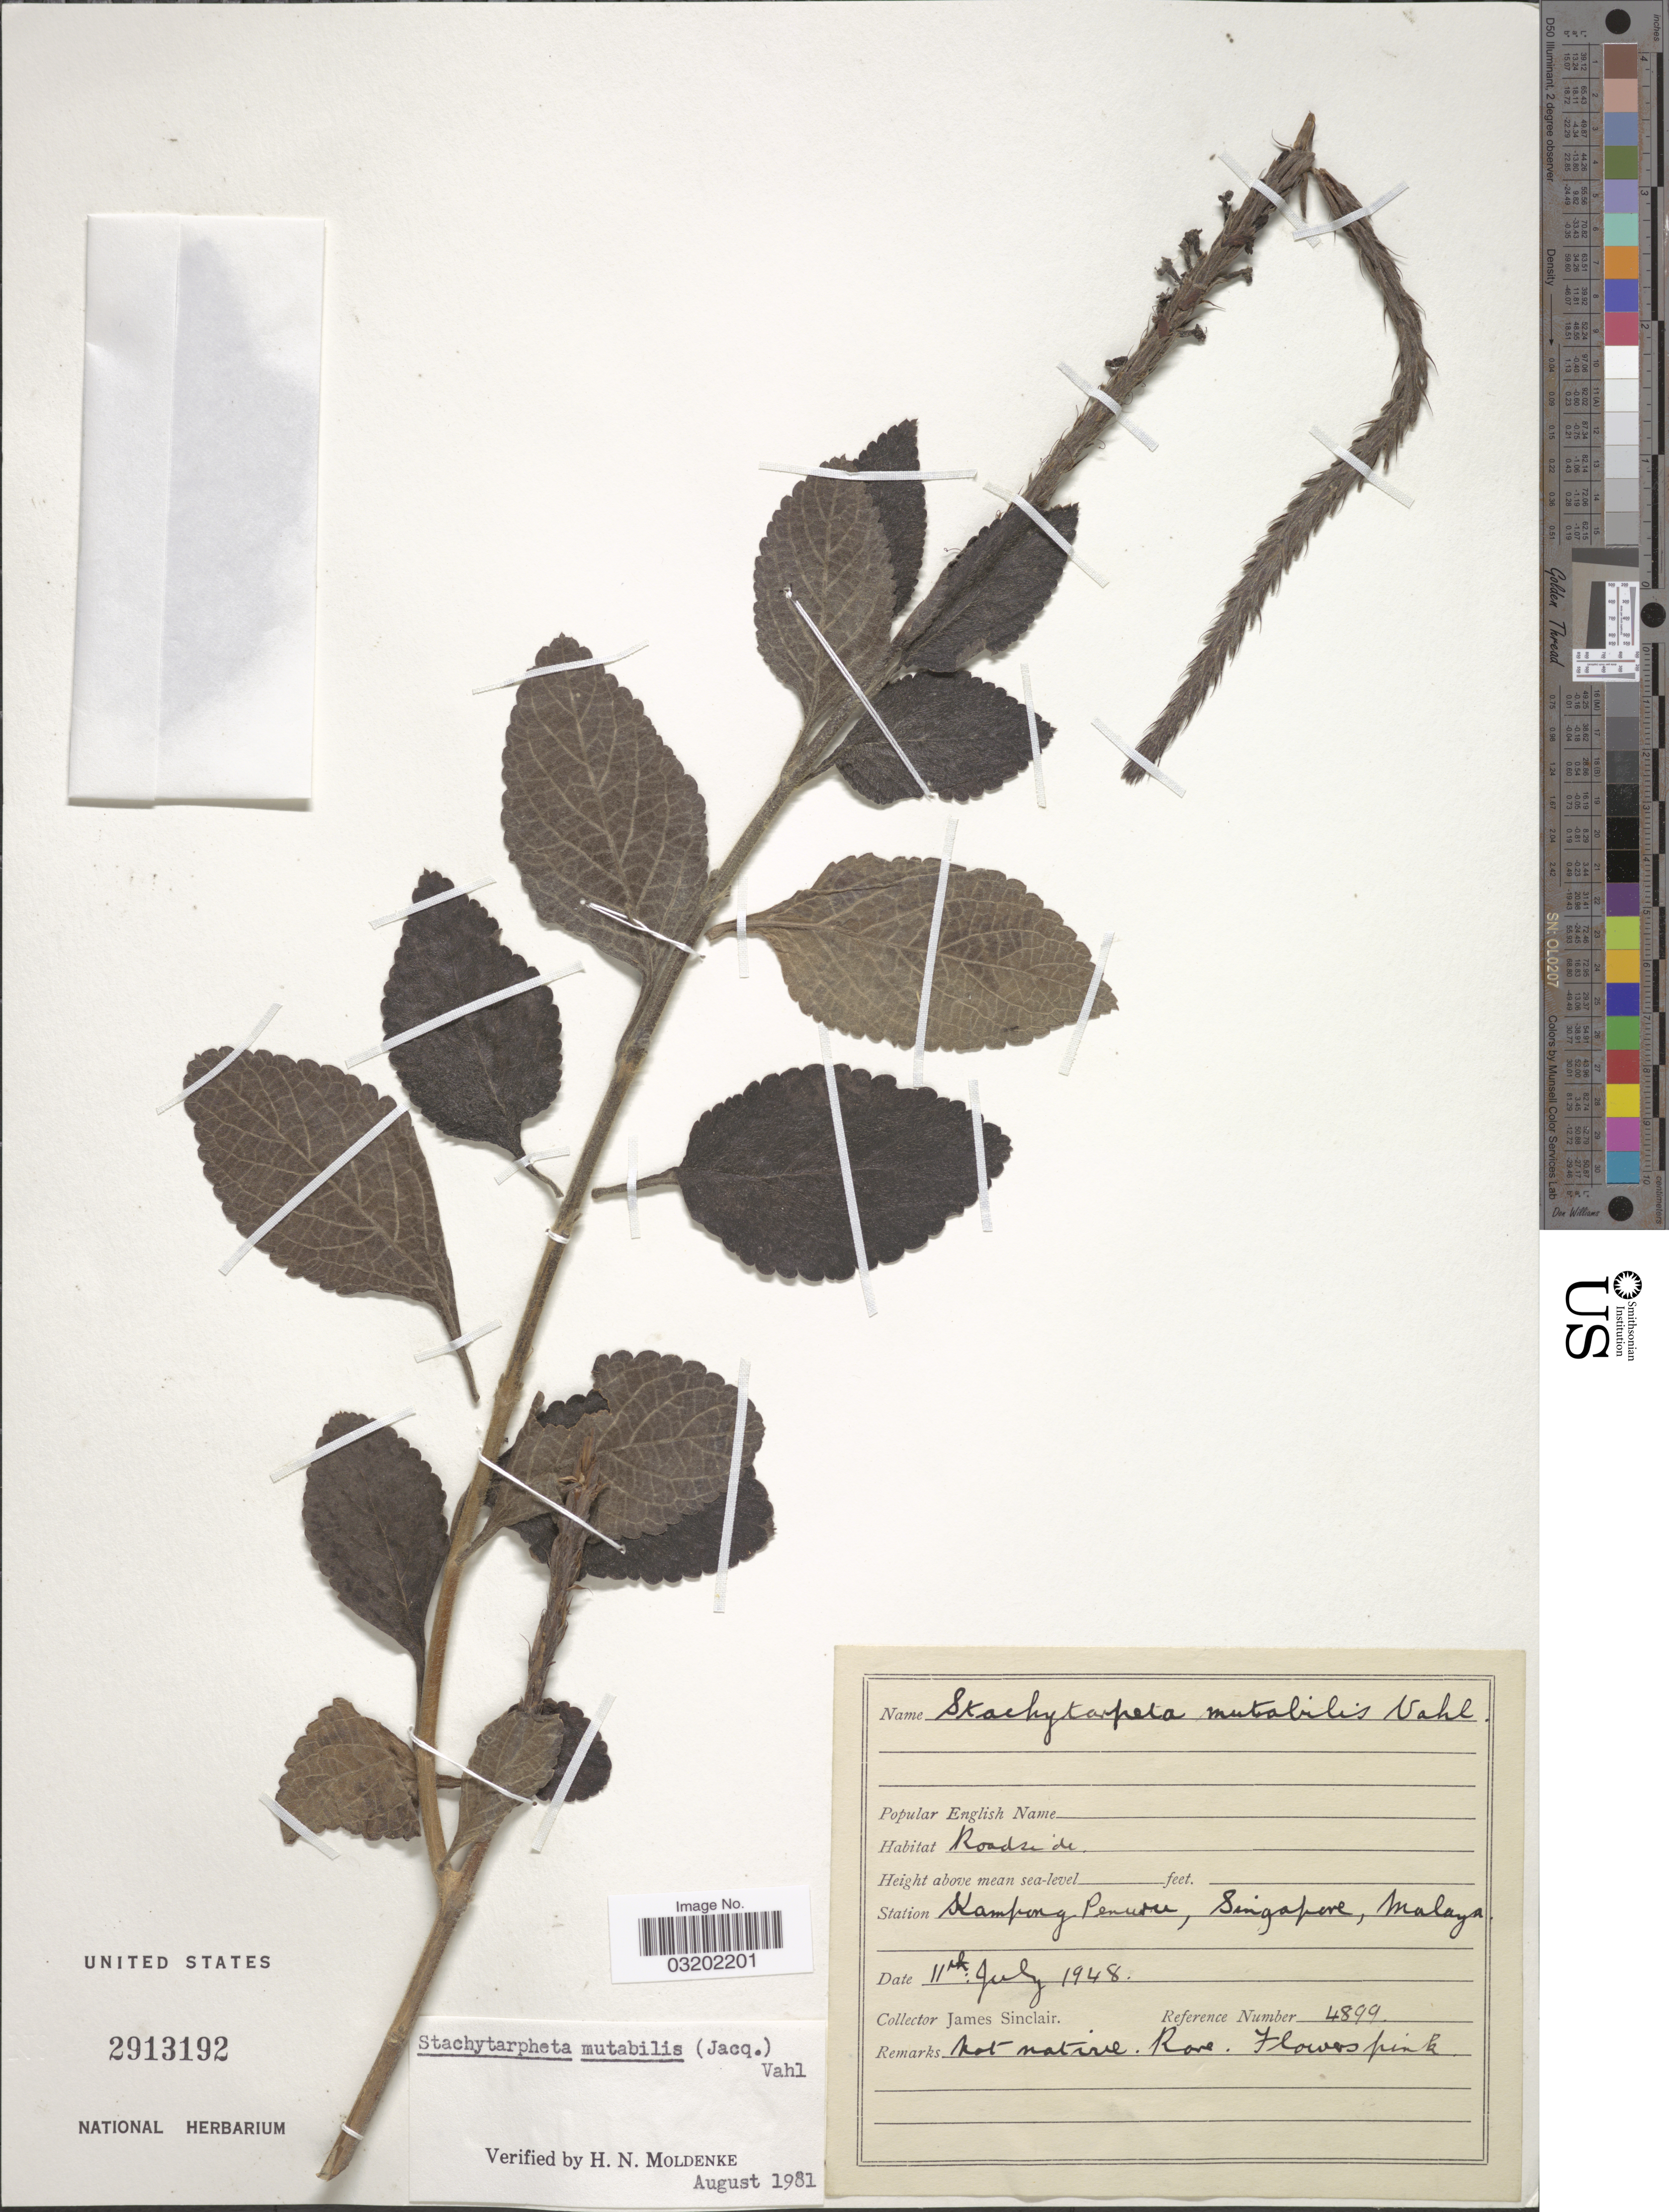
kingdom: Plantae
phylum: Tracheophyta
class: Magnoliopsida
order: Lamiales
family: Verbenaceae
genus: Stachytarpheta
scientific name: Stachytarpheta mutabilis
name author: (Jacq.) Vahl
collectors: J. Sinclair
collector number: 4899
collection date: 1948-07-11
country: Singapore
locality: Station Kampong Penuru, Malaya.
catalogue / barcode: US 2913192